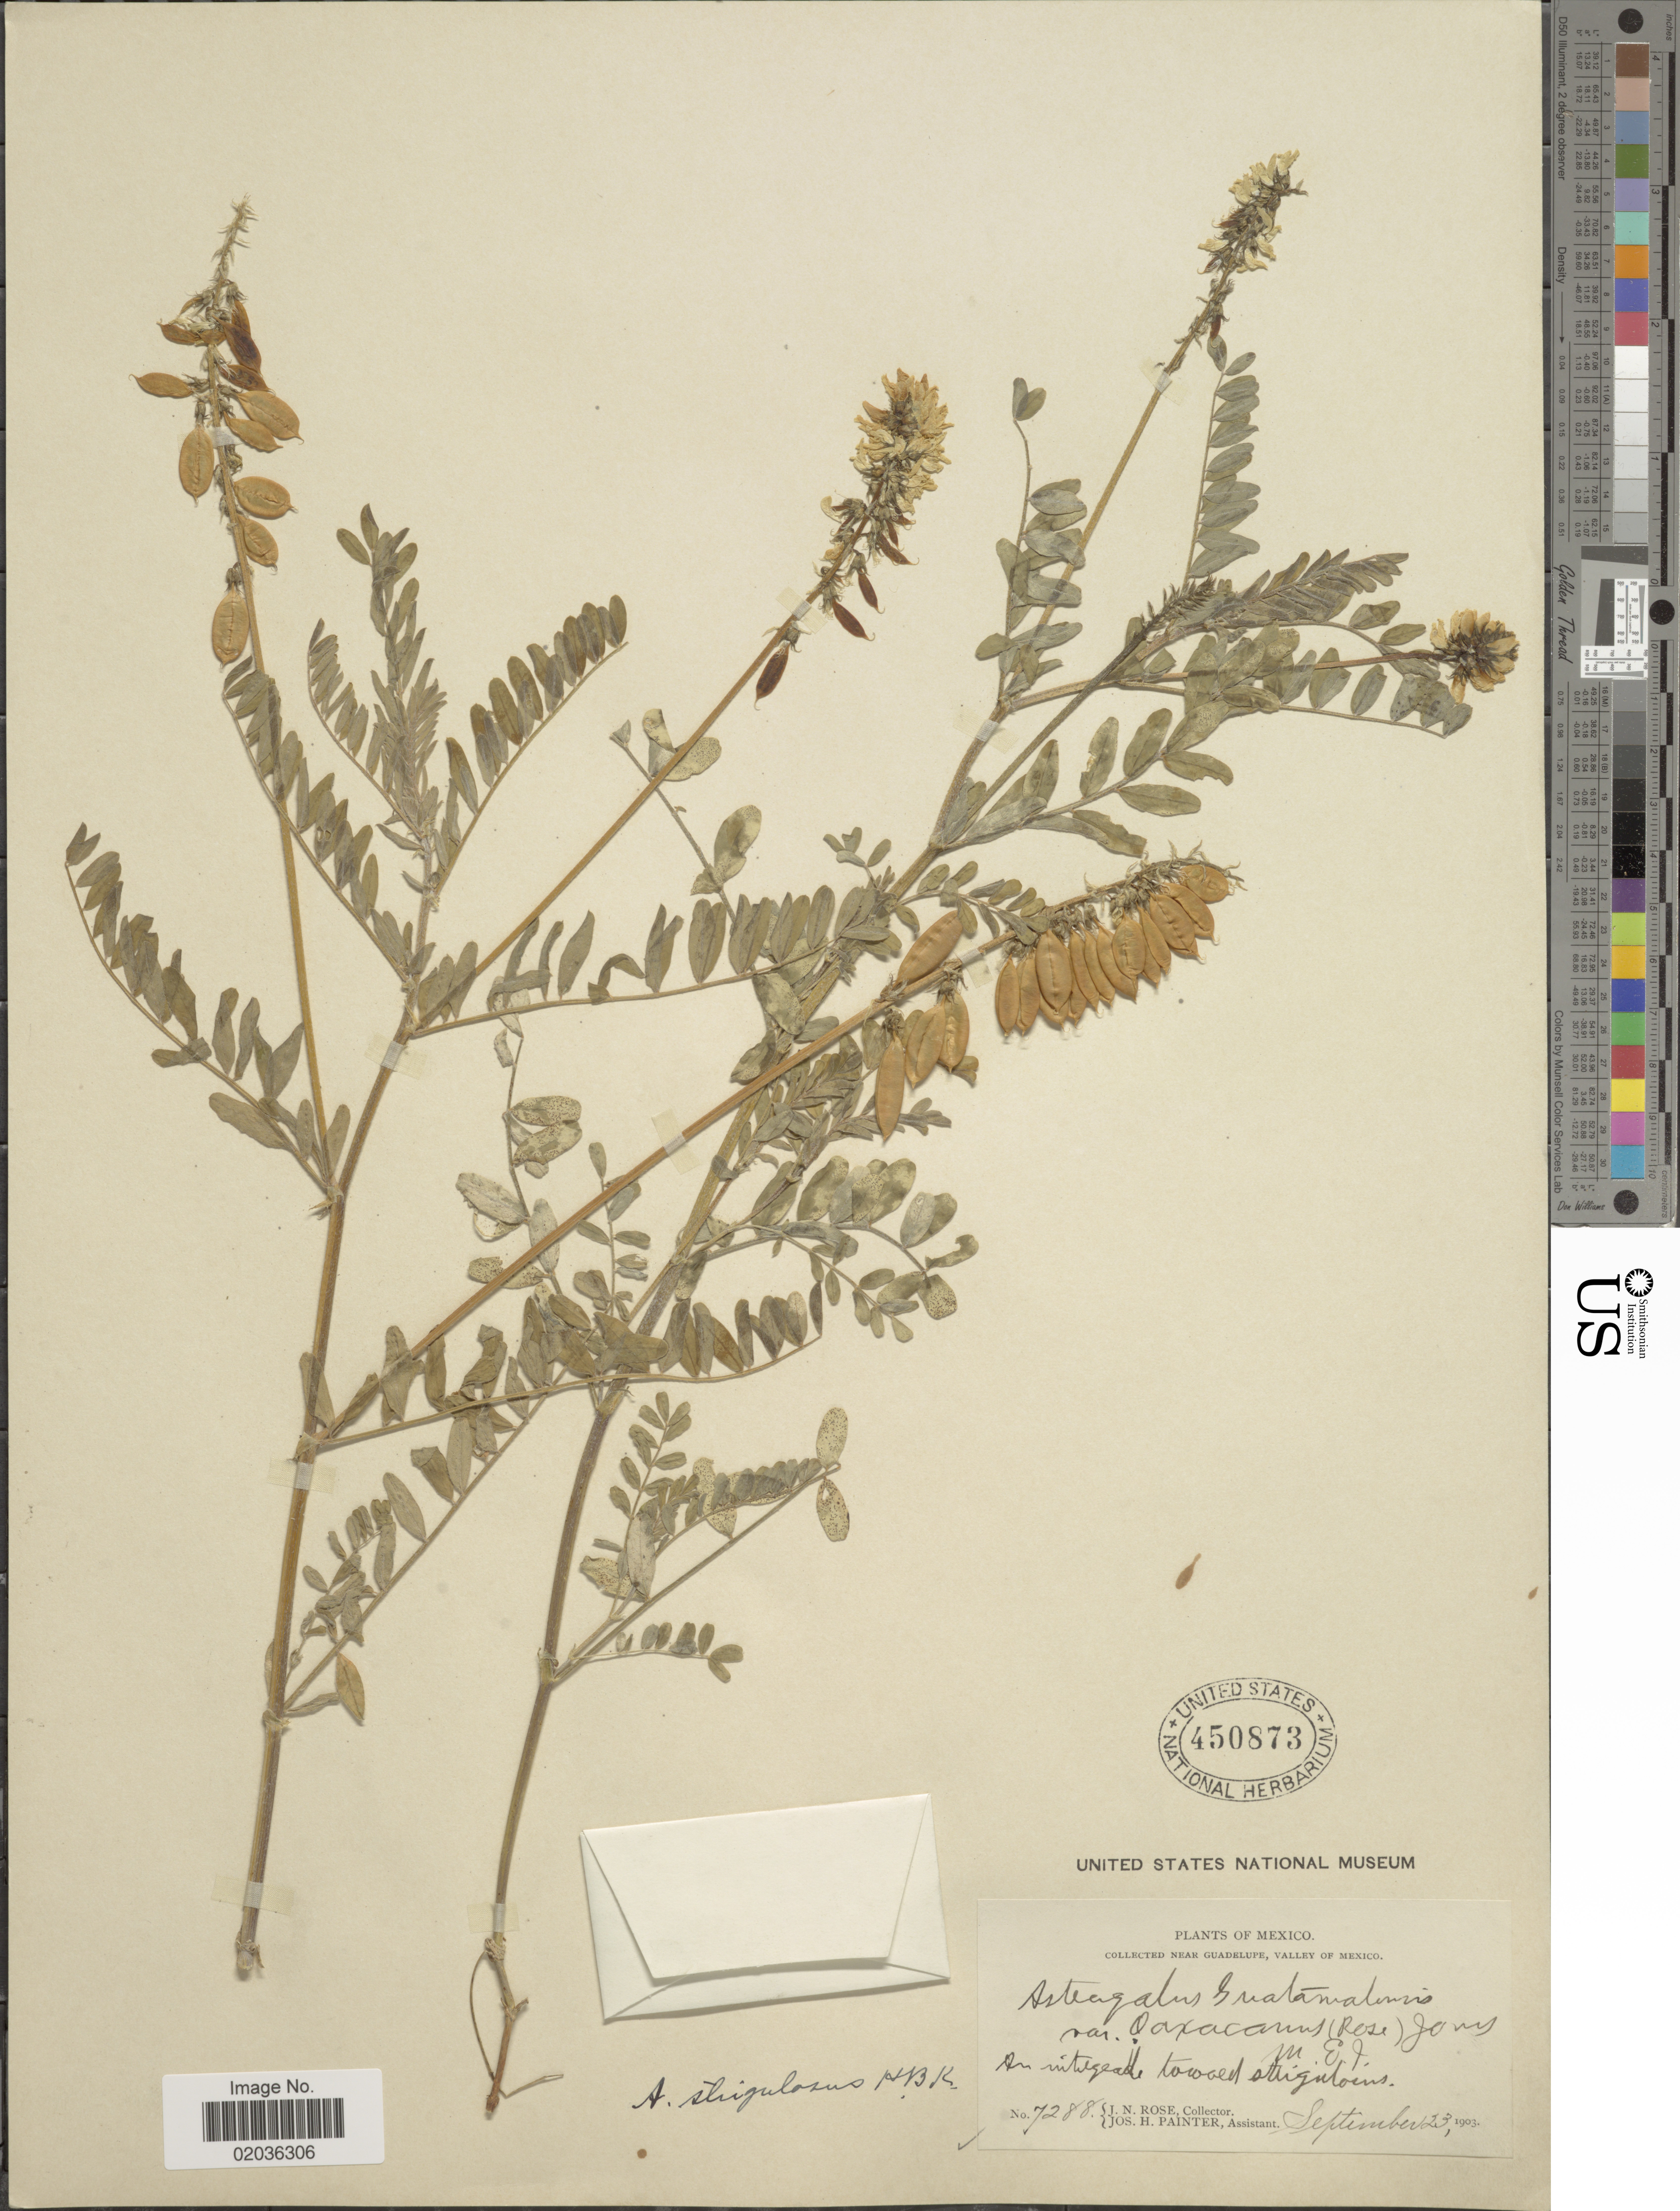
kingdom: Plantae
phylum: Tracheophyta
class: Magnoliopsida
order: Fabales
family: Fabaceae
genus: Astragalus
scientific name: Astragalus strigulosus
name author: Kunth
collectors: J. N. Rose & J. H. Painter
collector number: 7288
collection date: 1903-09-23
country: Mexico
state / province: Baja California Norte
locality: Near Guadelupe, Valley of Mexico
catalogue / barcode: US 450873